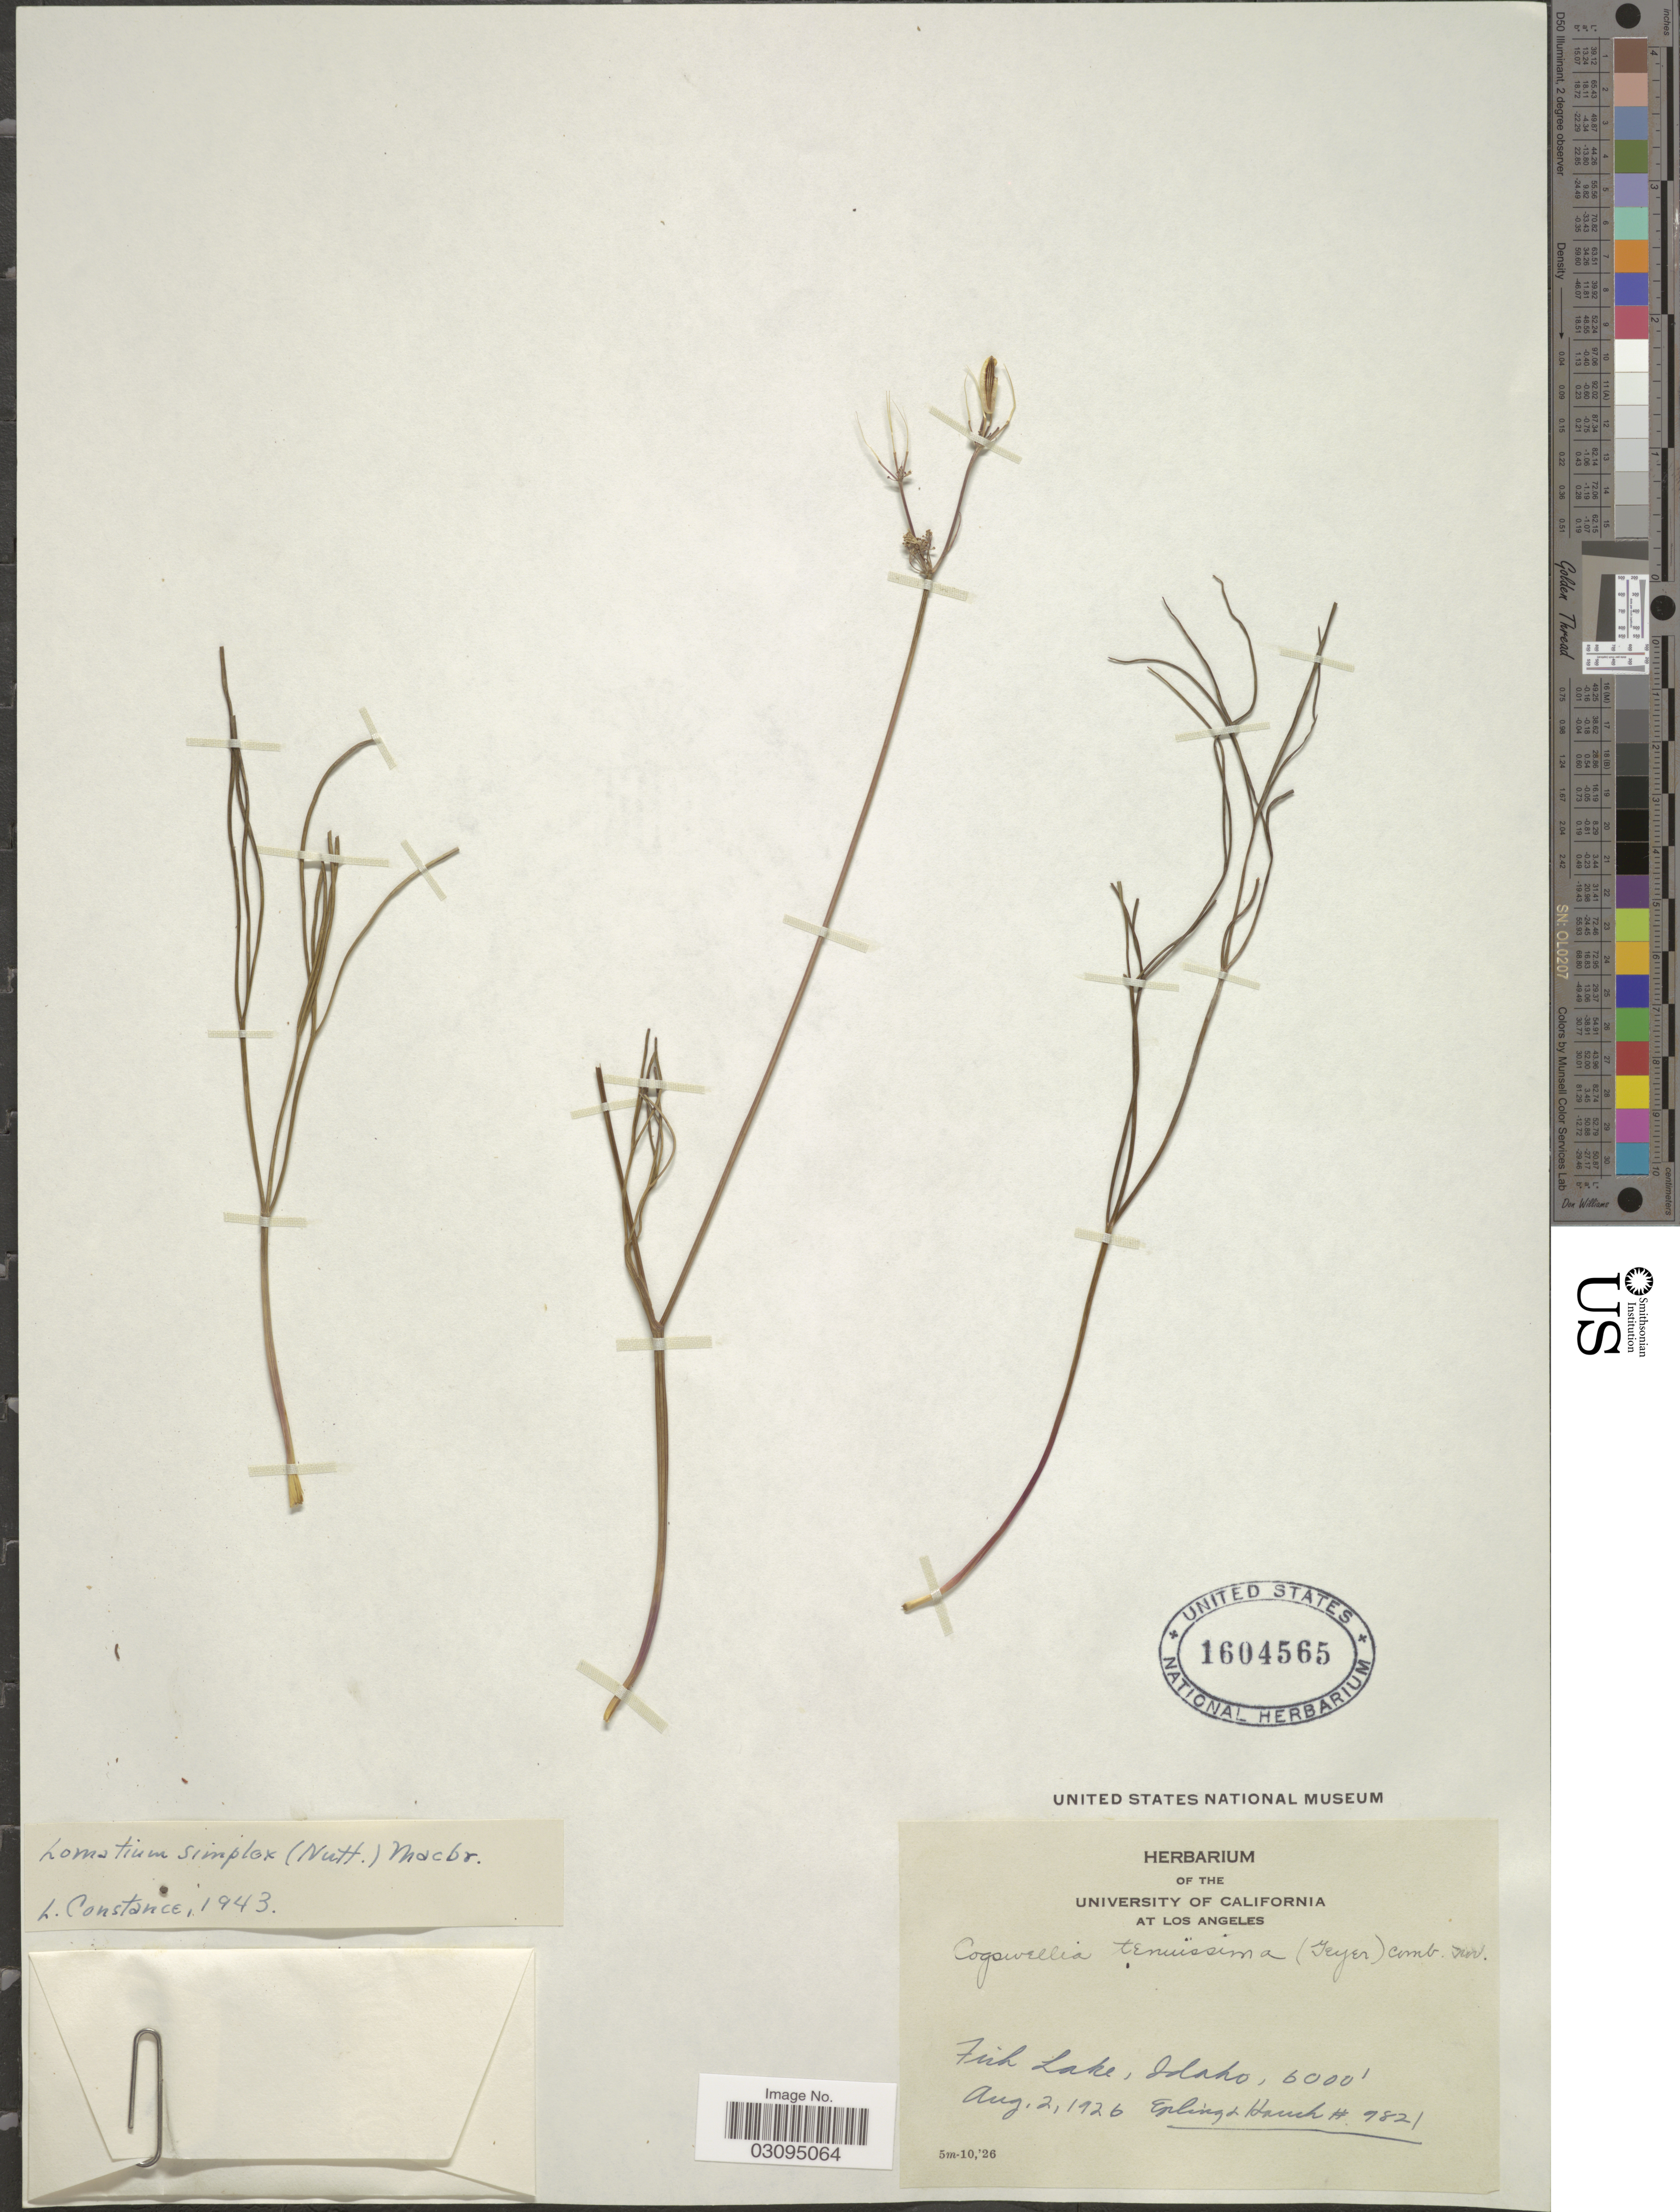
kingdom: Plantae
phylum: Tracheophyta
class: Magnoliopsida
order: Apiales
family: Apiaceae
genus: Lomatium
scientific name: Lomatium simplex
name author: (Nutt. ex S. Watson) J.F. Macbr.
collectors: -- Epling & -. Hauch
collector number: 9821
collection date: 1926-08-02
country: United States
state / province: Idaho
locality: Fish Lake.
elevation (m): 1829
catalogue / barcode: US 1604565